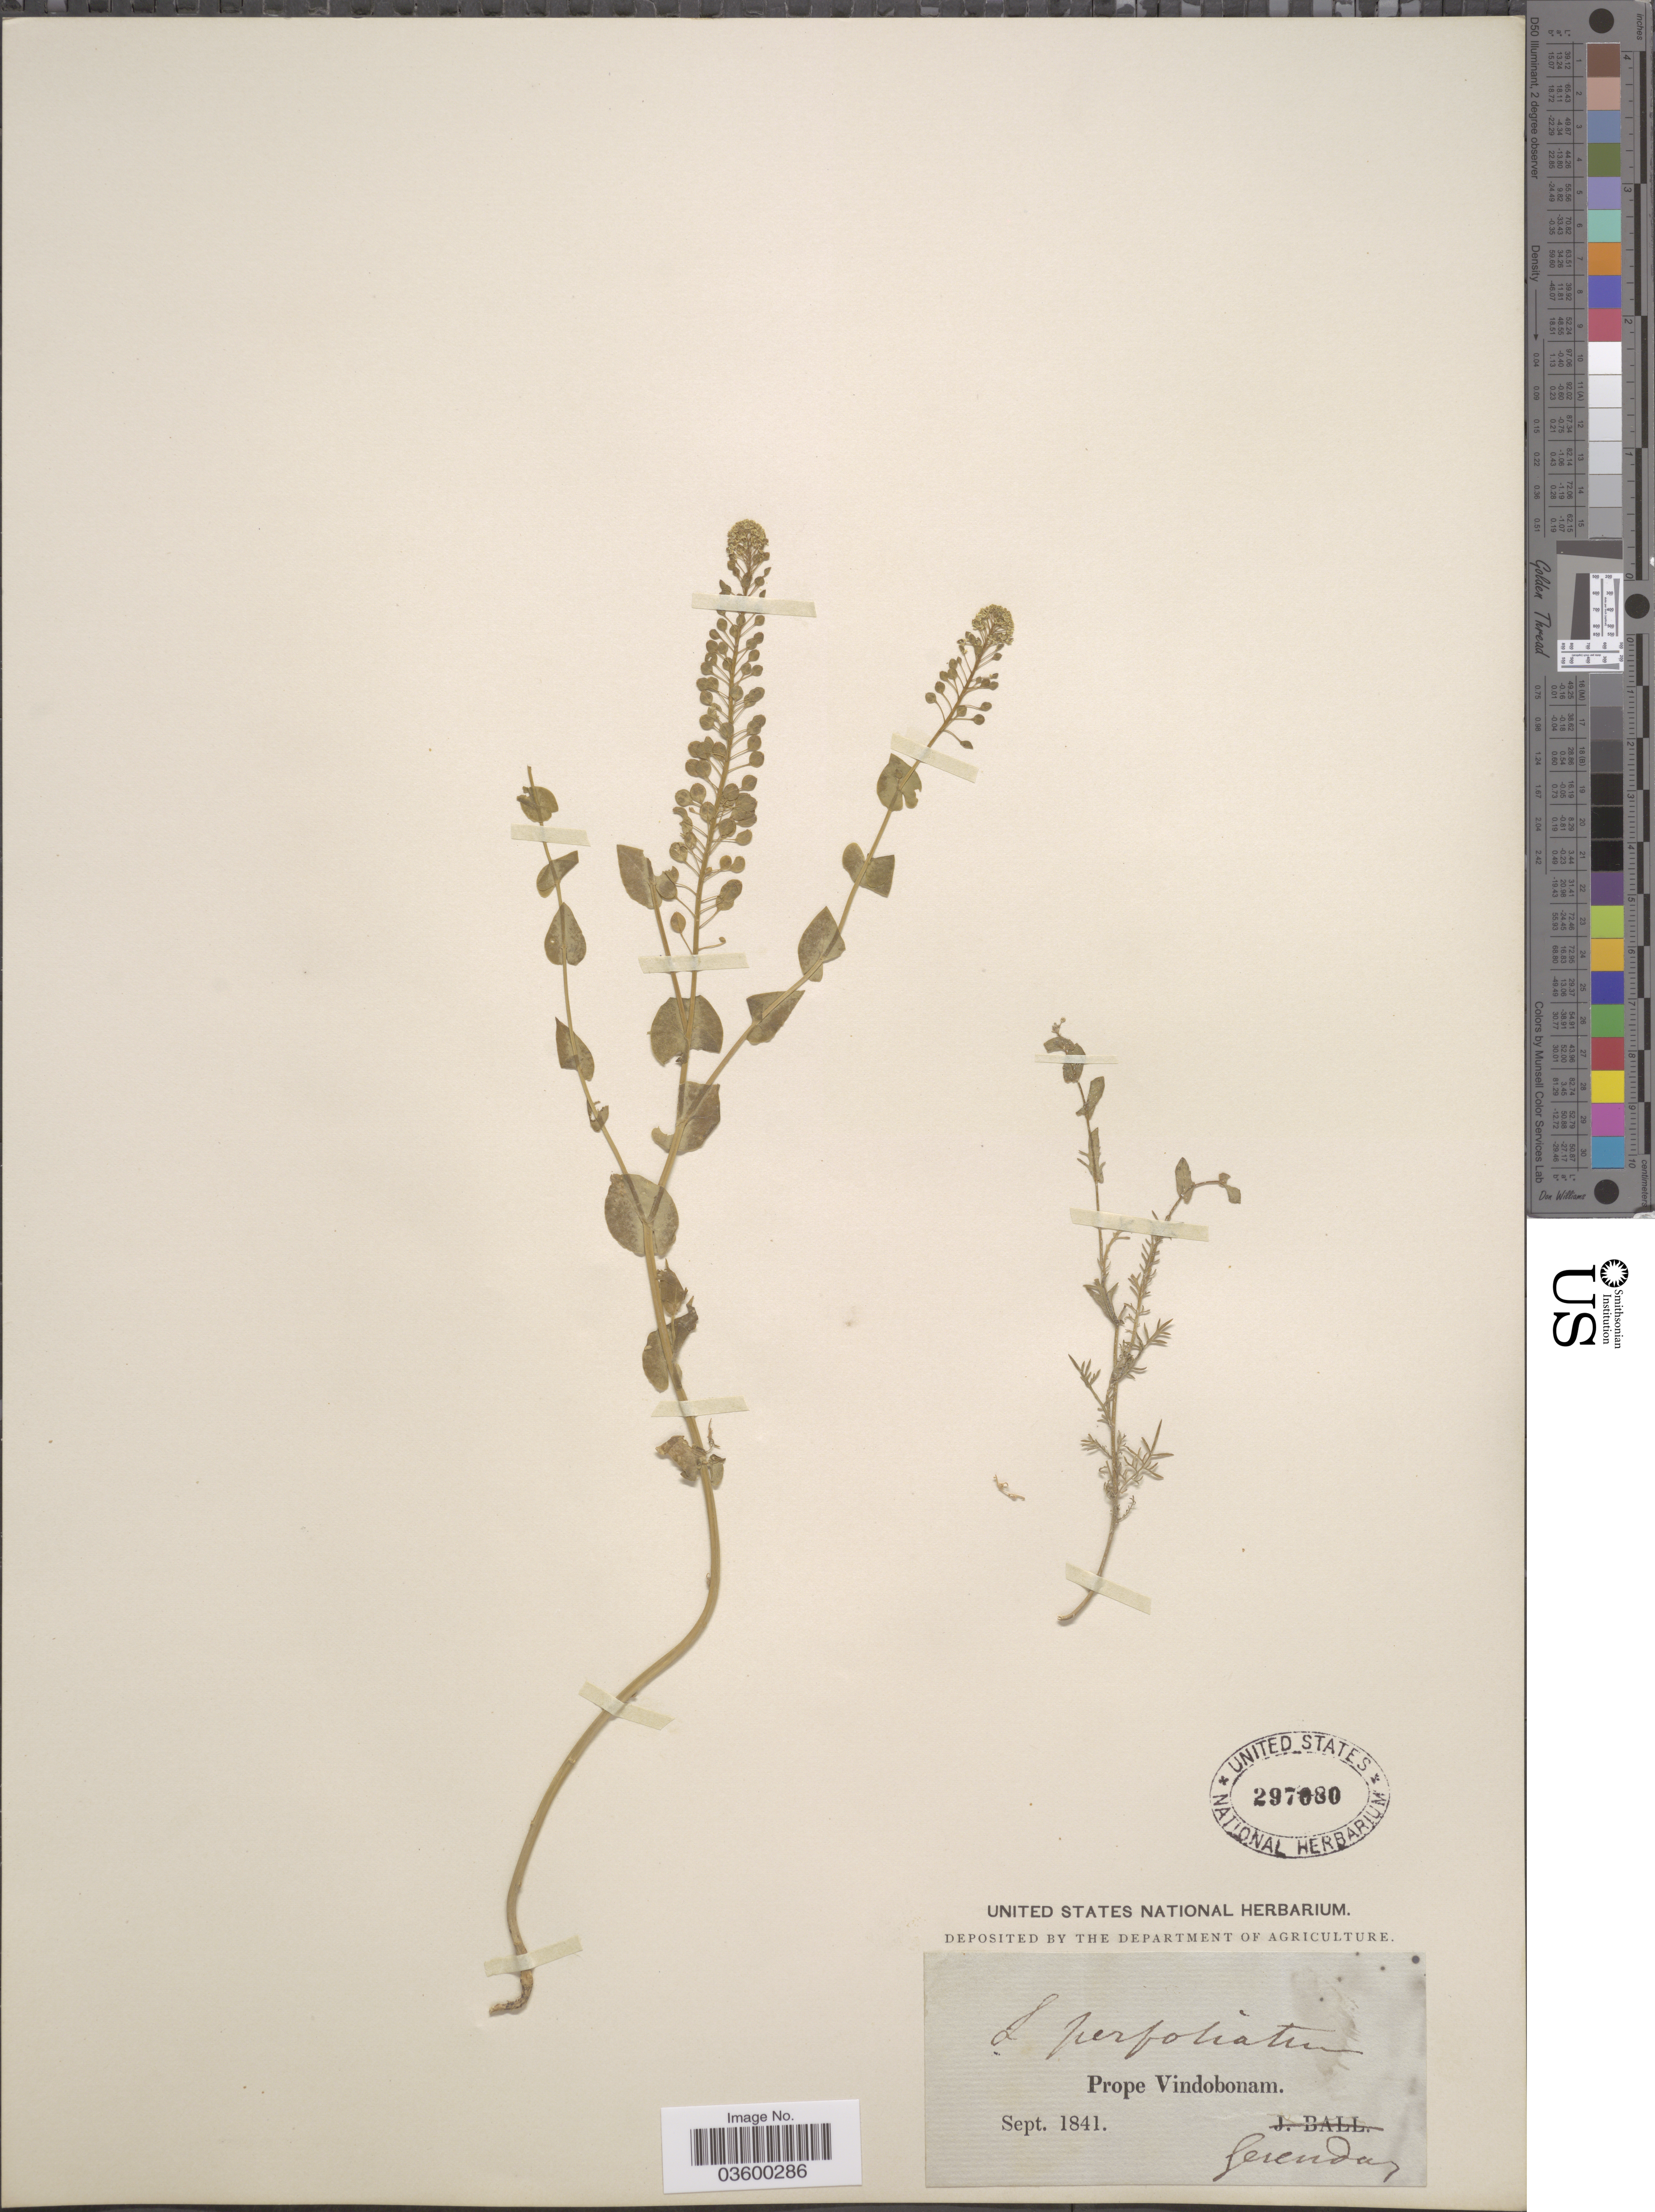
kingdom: Plantae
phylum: Tracheophyta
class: Magnoliopsida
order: Brassicales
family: Brassicaceae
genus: Lepidium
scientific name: Lepidium perfoliatum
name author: L.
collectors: Gerenday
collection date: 1841-09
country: Austria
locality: Prope Vindobonam.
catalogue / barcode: US 297080